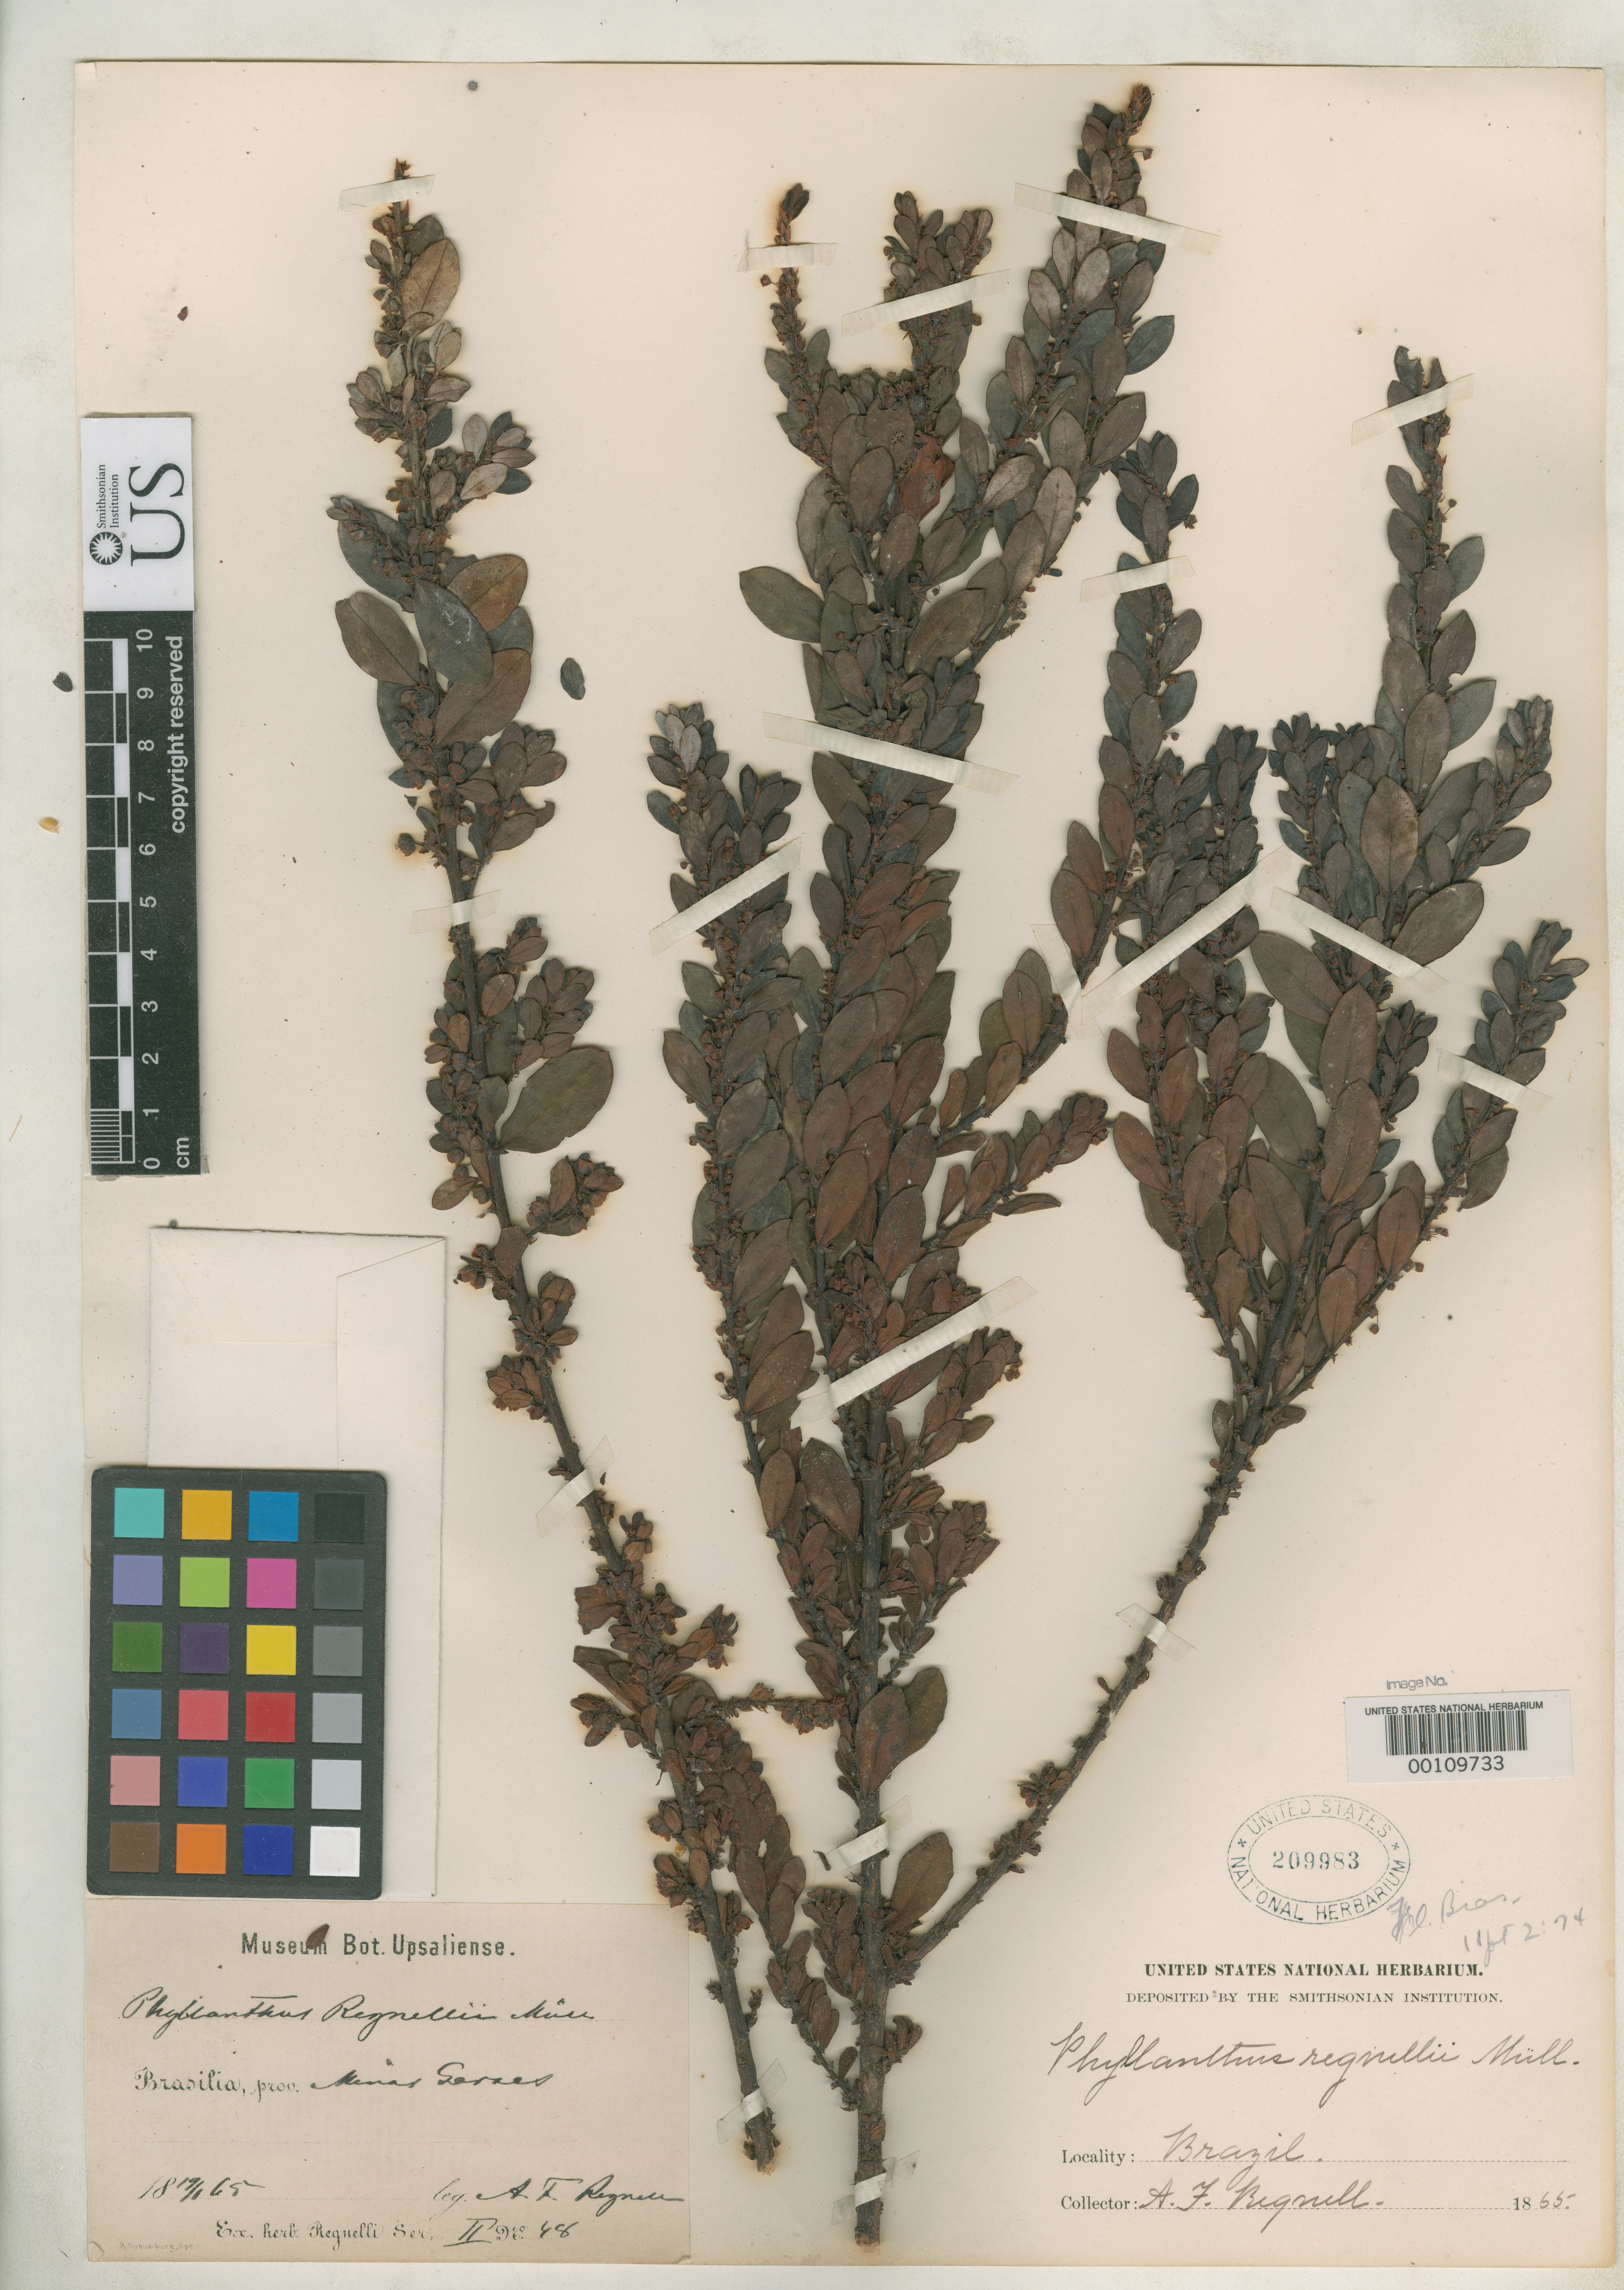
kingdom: Plantae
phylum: Tracheophyta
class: Magnoliopsida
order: Malpighiales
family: Phyllanthaceae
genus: Phyllanthus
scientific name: Phyllanthus regnellianus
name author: Müll. Arg. in Mart.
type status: Type Collection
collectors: A. F. Regnell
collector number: II 48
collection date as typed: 02 Jul 1872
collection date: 1872-07-02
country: Brazil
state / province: Minas Gerais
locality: Near Caldas.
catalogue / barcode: US 209983